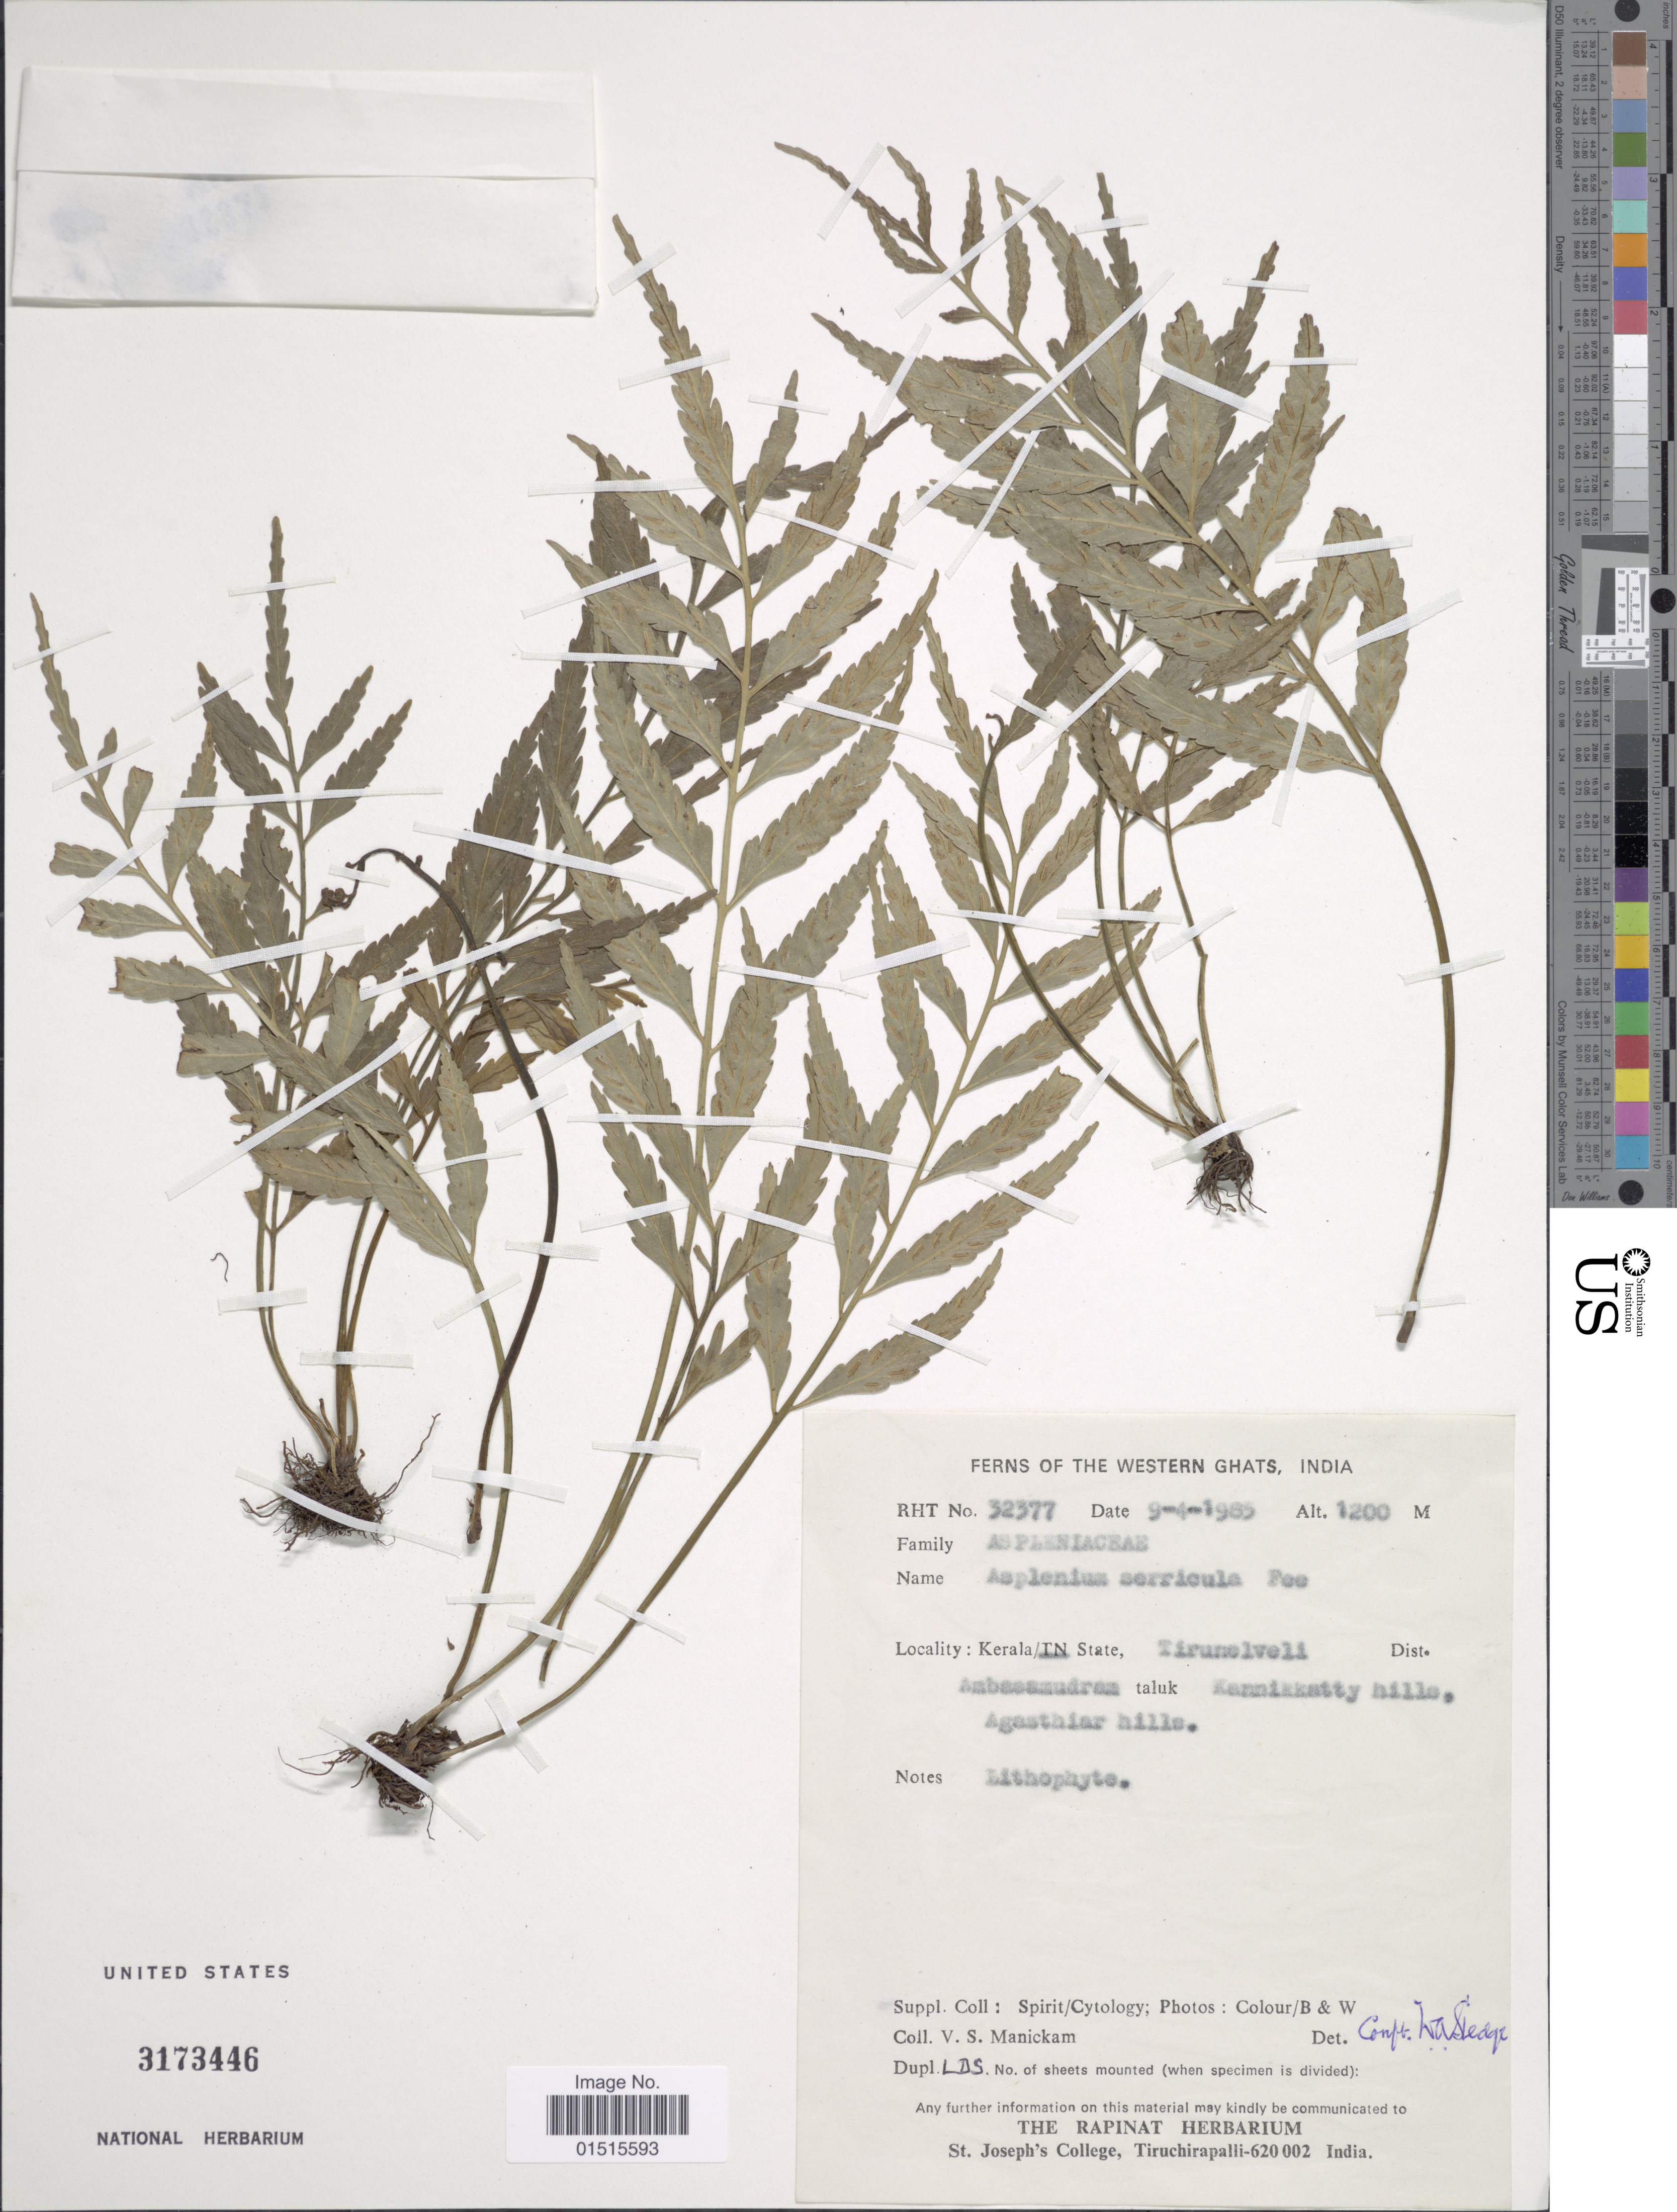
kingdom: Plantae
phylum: Tracheophyta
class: Polypodiopsida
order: Polypodiales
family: Aspleniaceae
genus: Asplenium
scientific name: Asplenium serricula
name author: Fée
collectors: V. Manickam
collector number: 32377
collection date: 1985-04-09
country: India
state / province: Kerala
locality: Tirunelveli, Ambasamudram taluk Kannikkatty hills, Agasthiar hills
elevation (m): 1200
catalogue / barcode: US 3173446